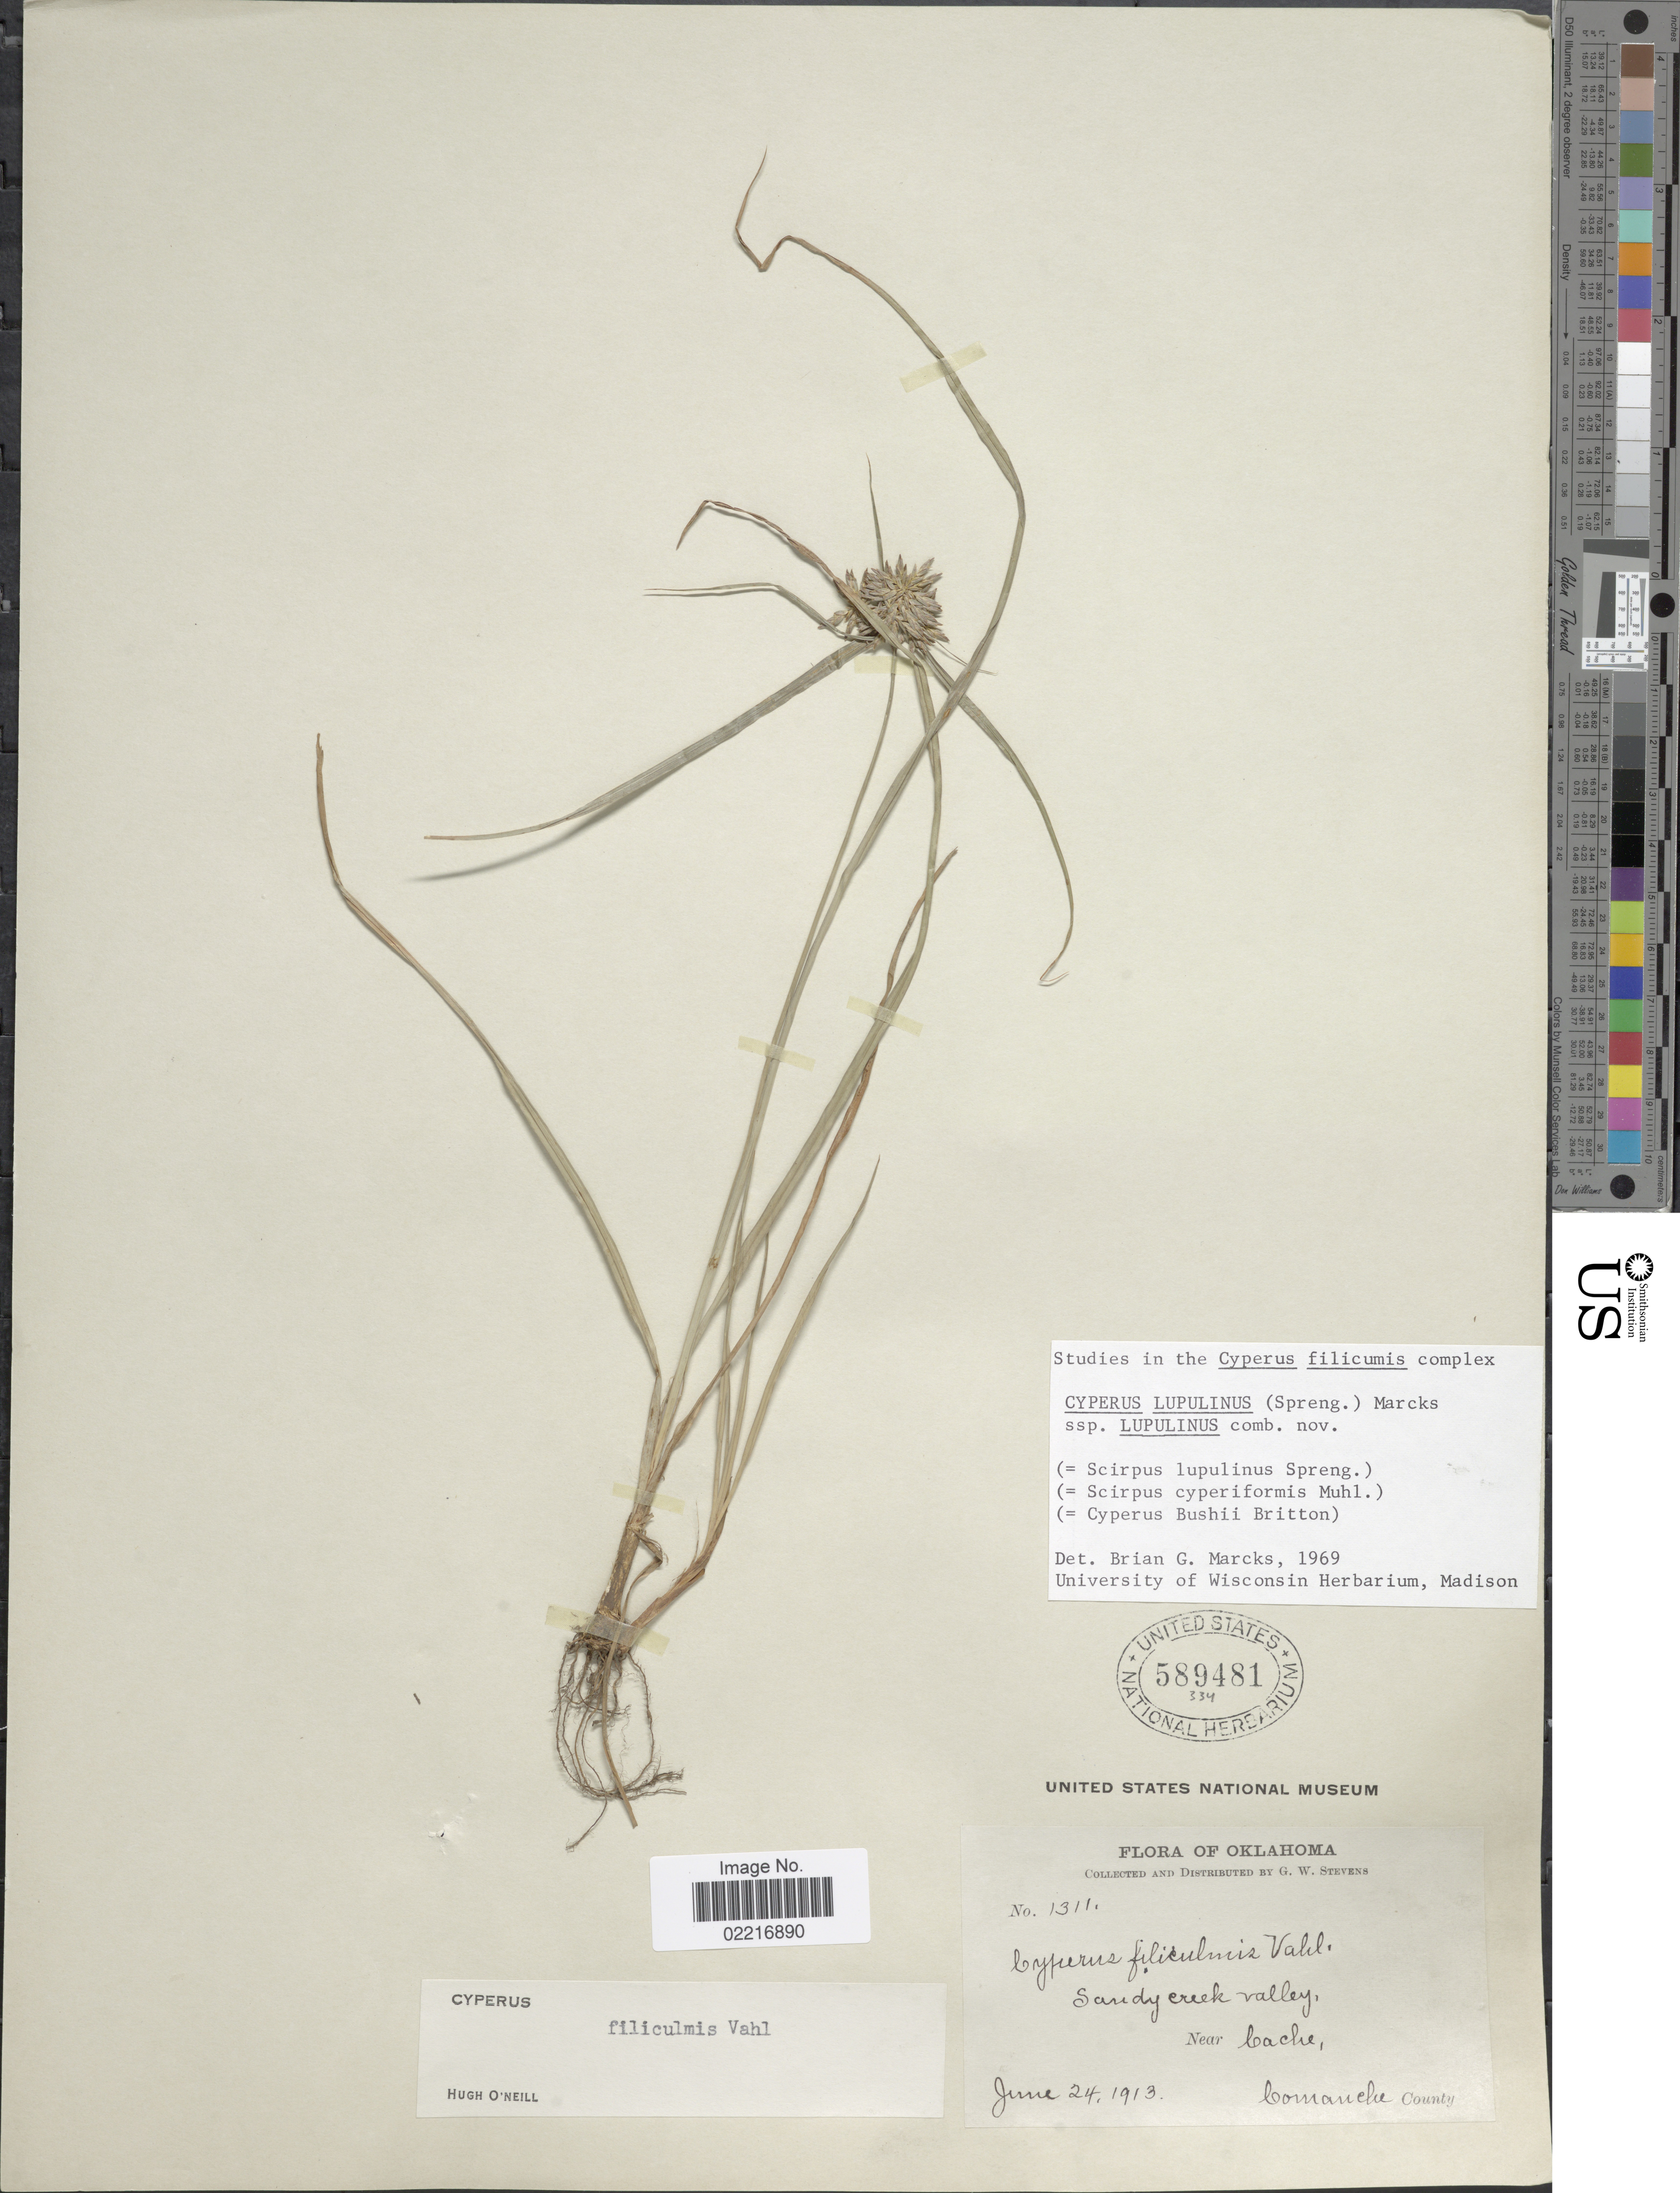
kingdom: Plantae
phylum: Tracheophyta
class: Liliopsida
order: Poales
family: Cyperaceae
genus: Cyperus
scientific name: Cyperus lupulinus subsp. lupulinus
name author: (Spreng.) Marcks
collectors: G. W. Stevens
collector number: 1311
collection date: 1913-06-24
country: United States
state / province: Oklahoma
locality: Sandy Creek valley, near Cache, Comance County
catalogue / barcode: US 589481